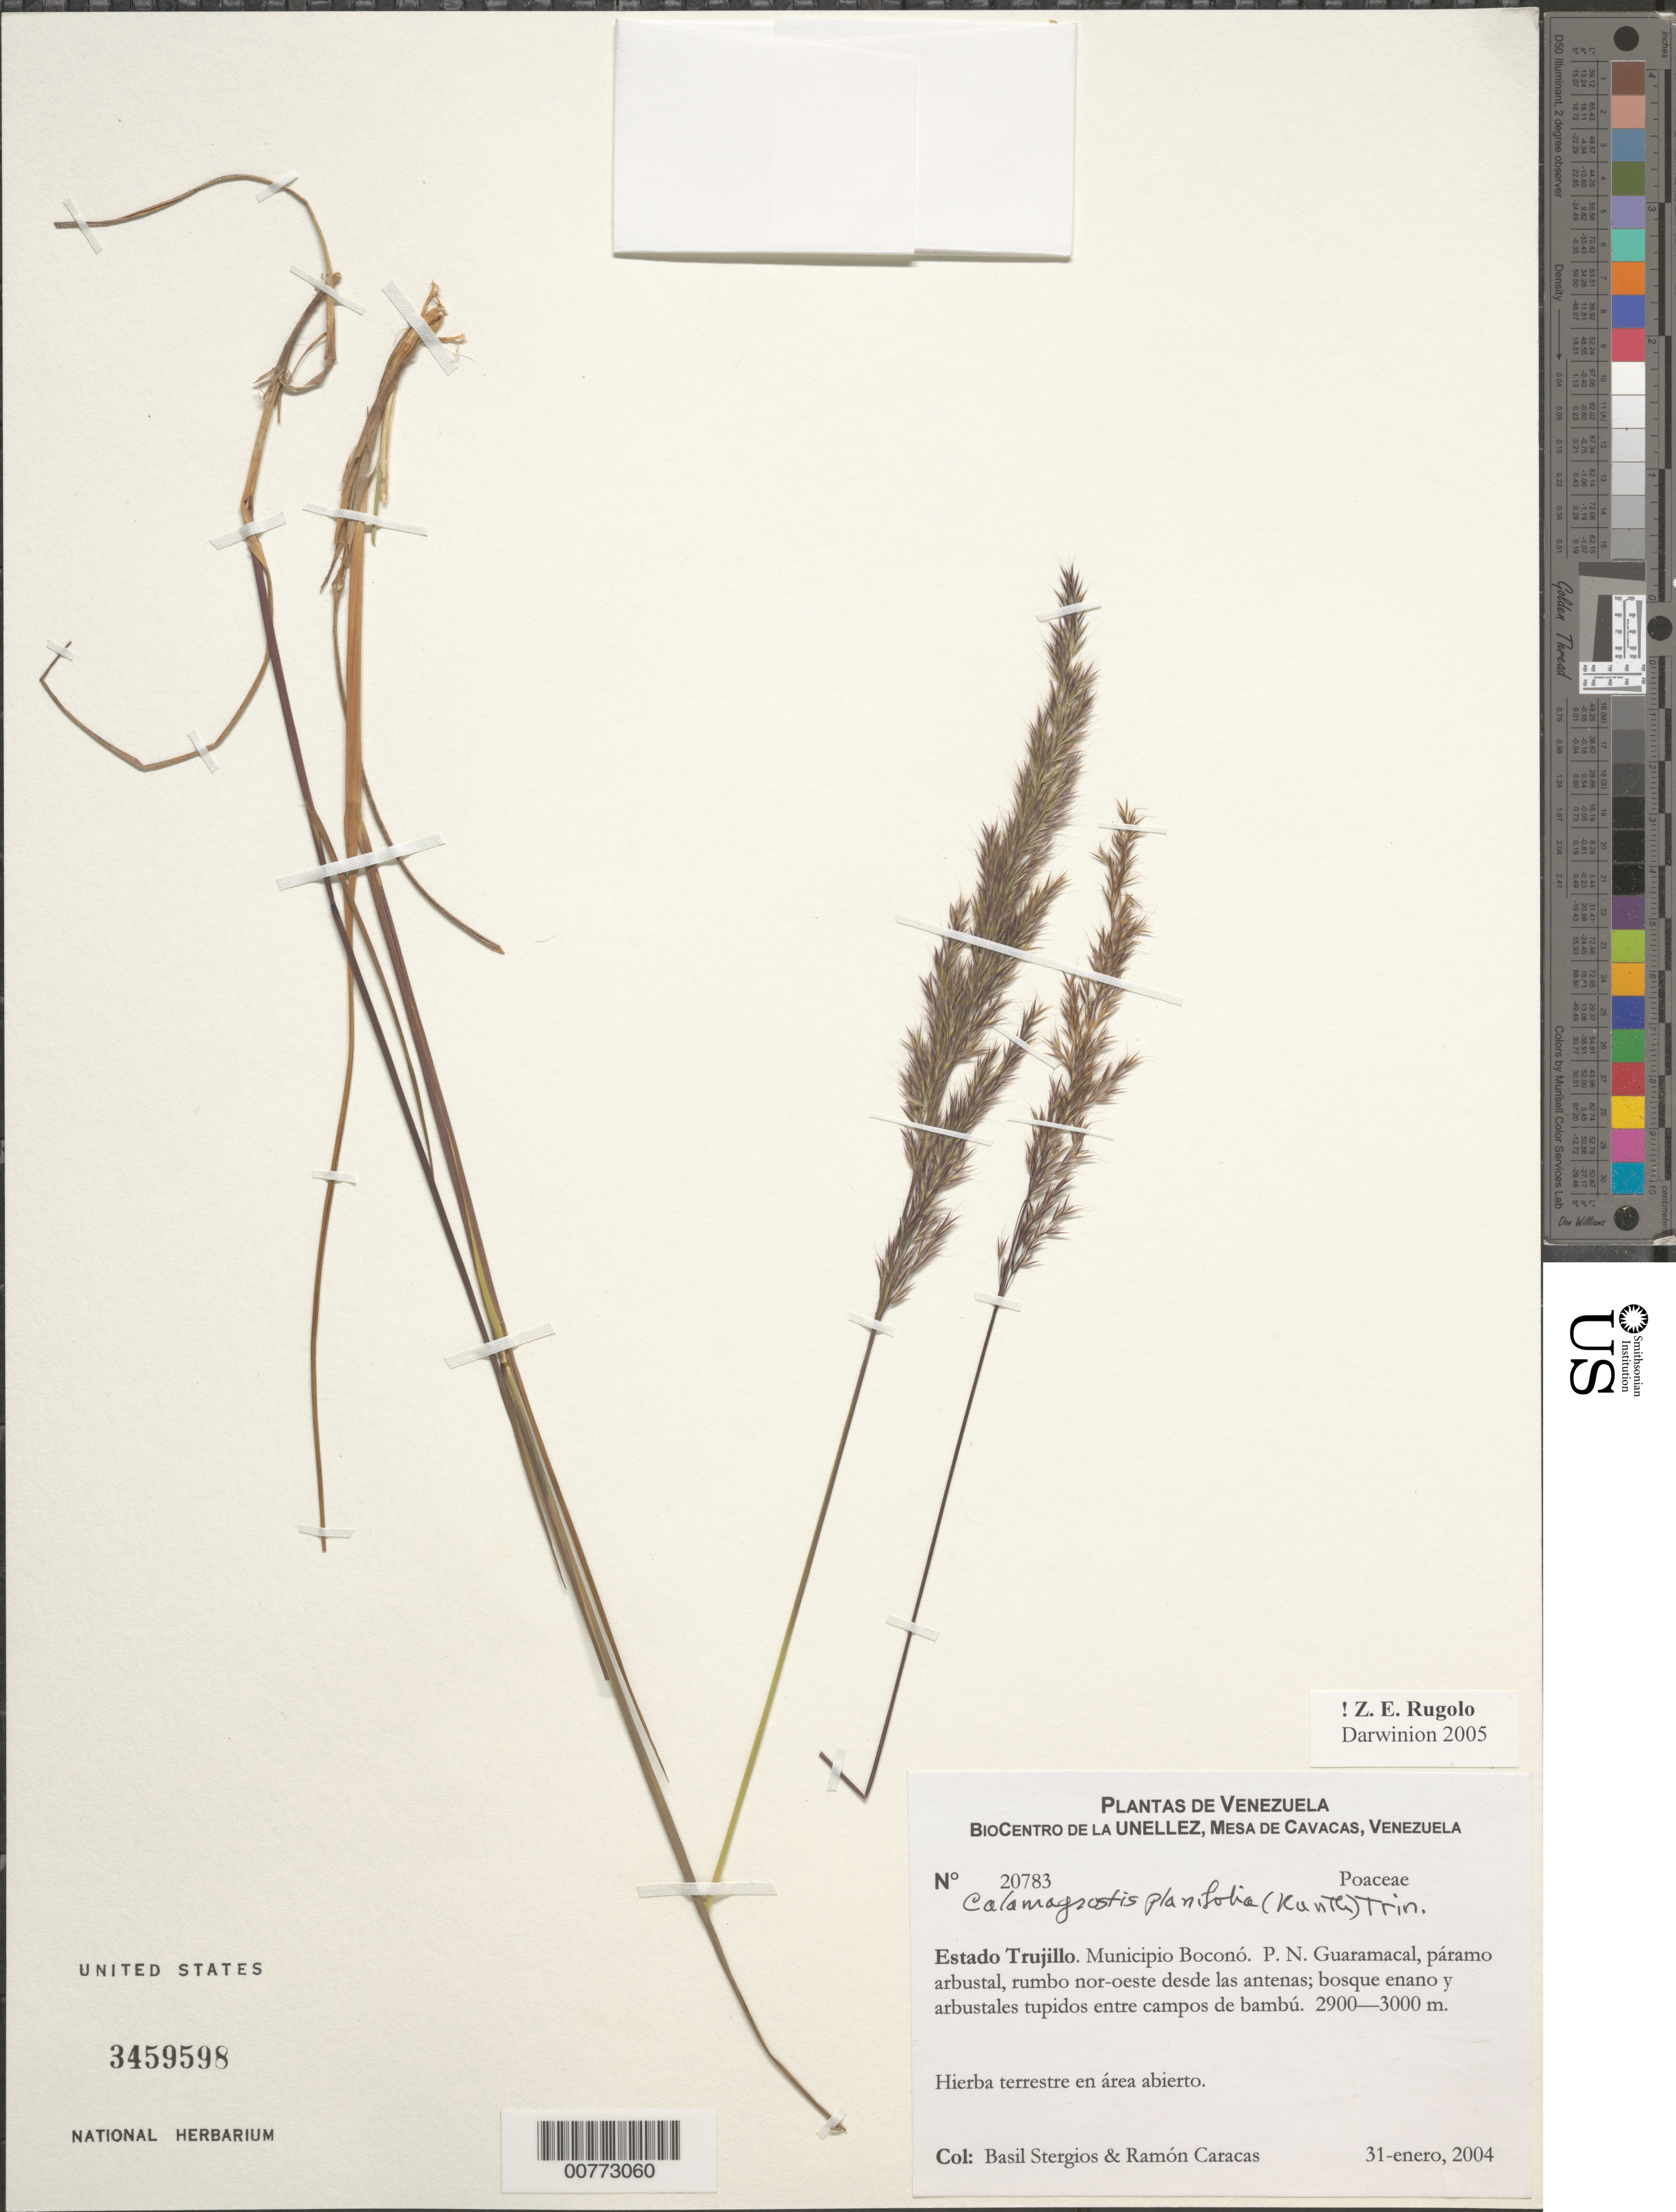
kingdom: Plantae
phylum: Tracheophyta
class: Liliopsida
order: Poales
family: Poaceae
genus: Calamagrostis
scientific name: Calamagrostis planifolia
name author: (Kunth) Trin. ex Steud.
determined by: Stergios, B. G.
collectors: B. G. Stergios & R. Caracas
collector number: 20783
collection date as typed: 31 Jan 2004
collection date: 2004-01-31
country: Venezuela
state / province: Trujillo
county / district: Boconó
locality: Parque Nacional Guaramacal, rumbo NE desde las antenas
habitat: Páramo arbustal. Bosque enano y arbustales tupidos entre campos de bambú.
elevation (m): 2900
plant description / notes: PORT, US, VEN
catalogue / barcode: US 3459598